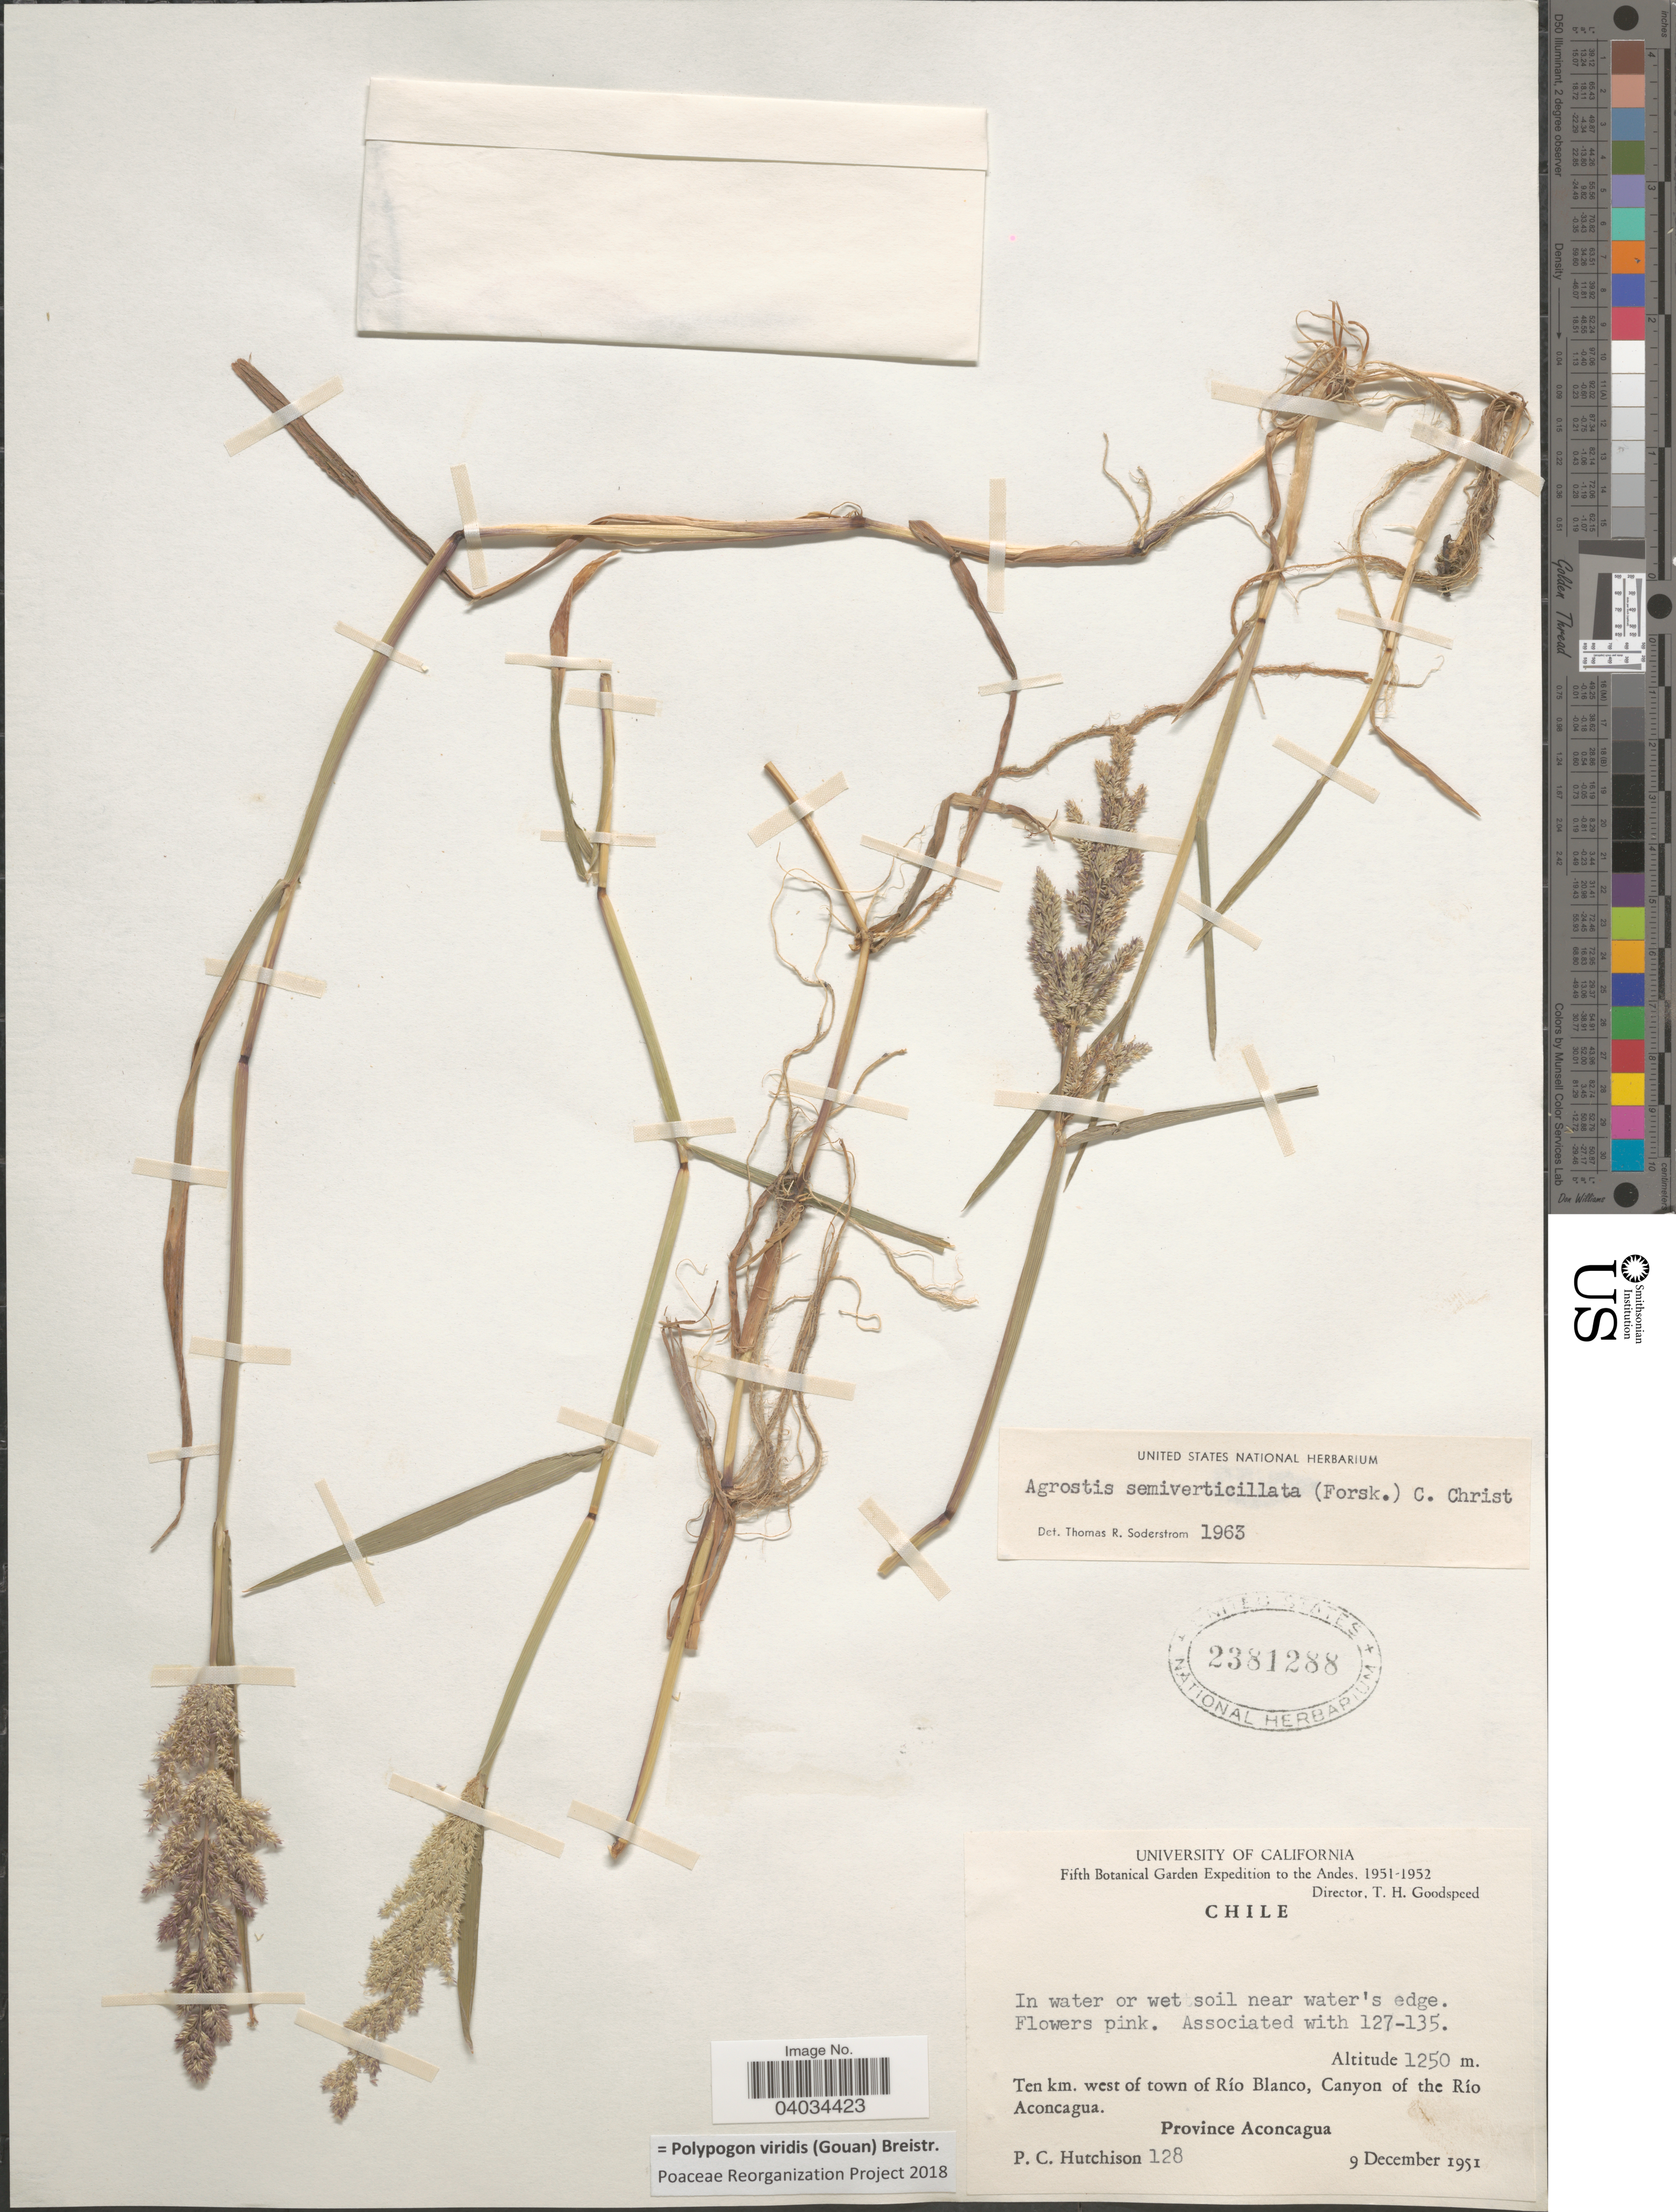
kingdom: Plantae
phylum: Tracheophyta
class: Liliopsida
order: Poales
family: Poaceae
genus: Polypogon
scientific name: Polypogon viridis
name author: (Gouan) Breistroffer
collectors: P. C. Hutchison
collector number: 128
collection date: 1951-12-09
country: Chile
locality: The Andes. In water or wet soil near water's edge. Ten km. west of town of Río Blanco, Canyon of the Río Aconcagua. Province Aconcagua.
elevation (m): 1250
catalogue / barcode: US 2381288